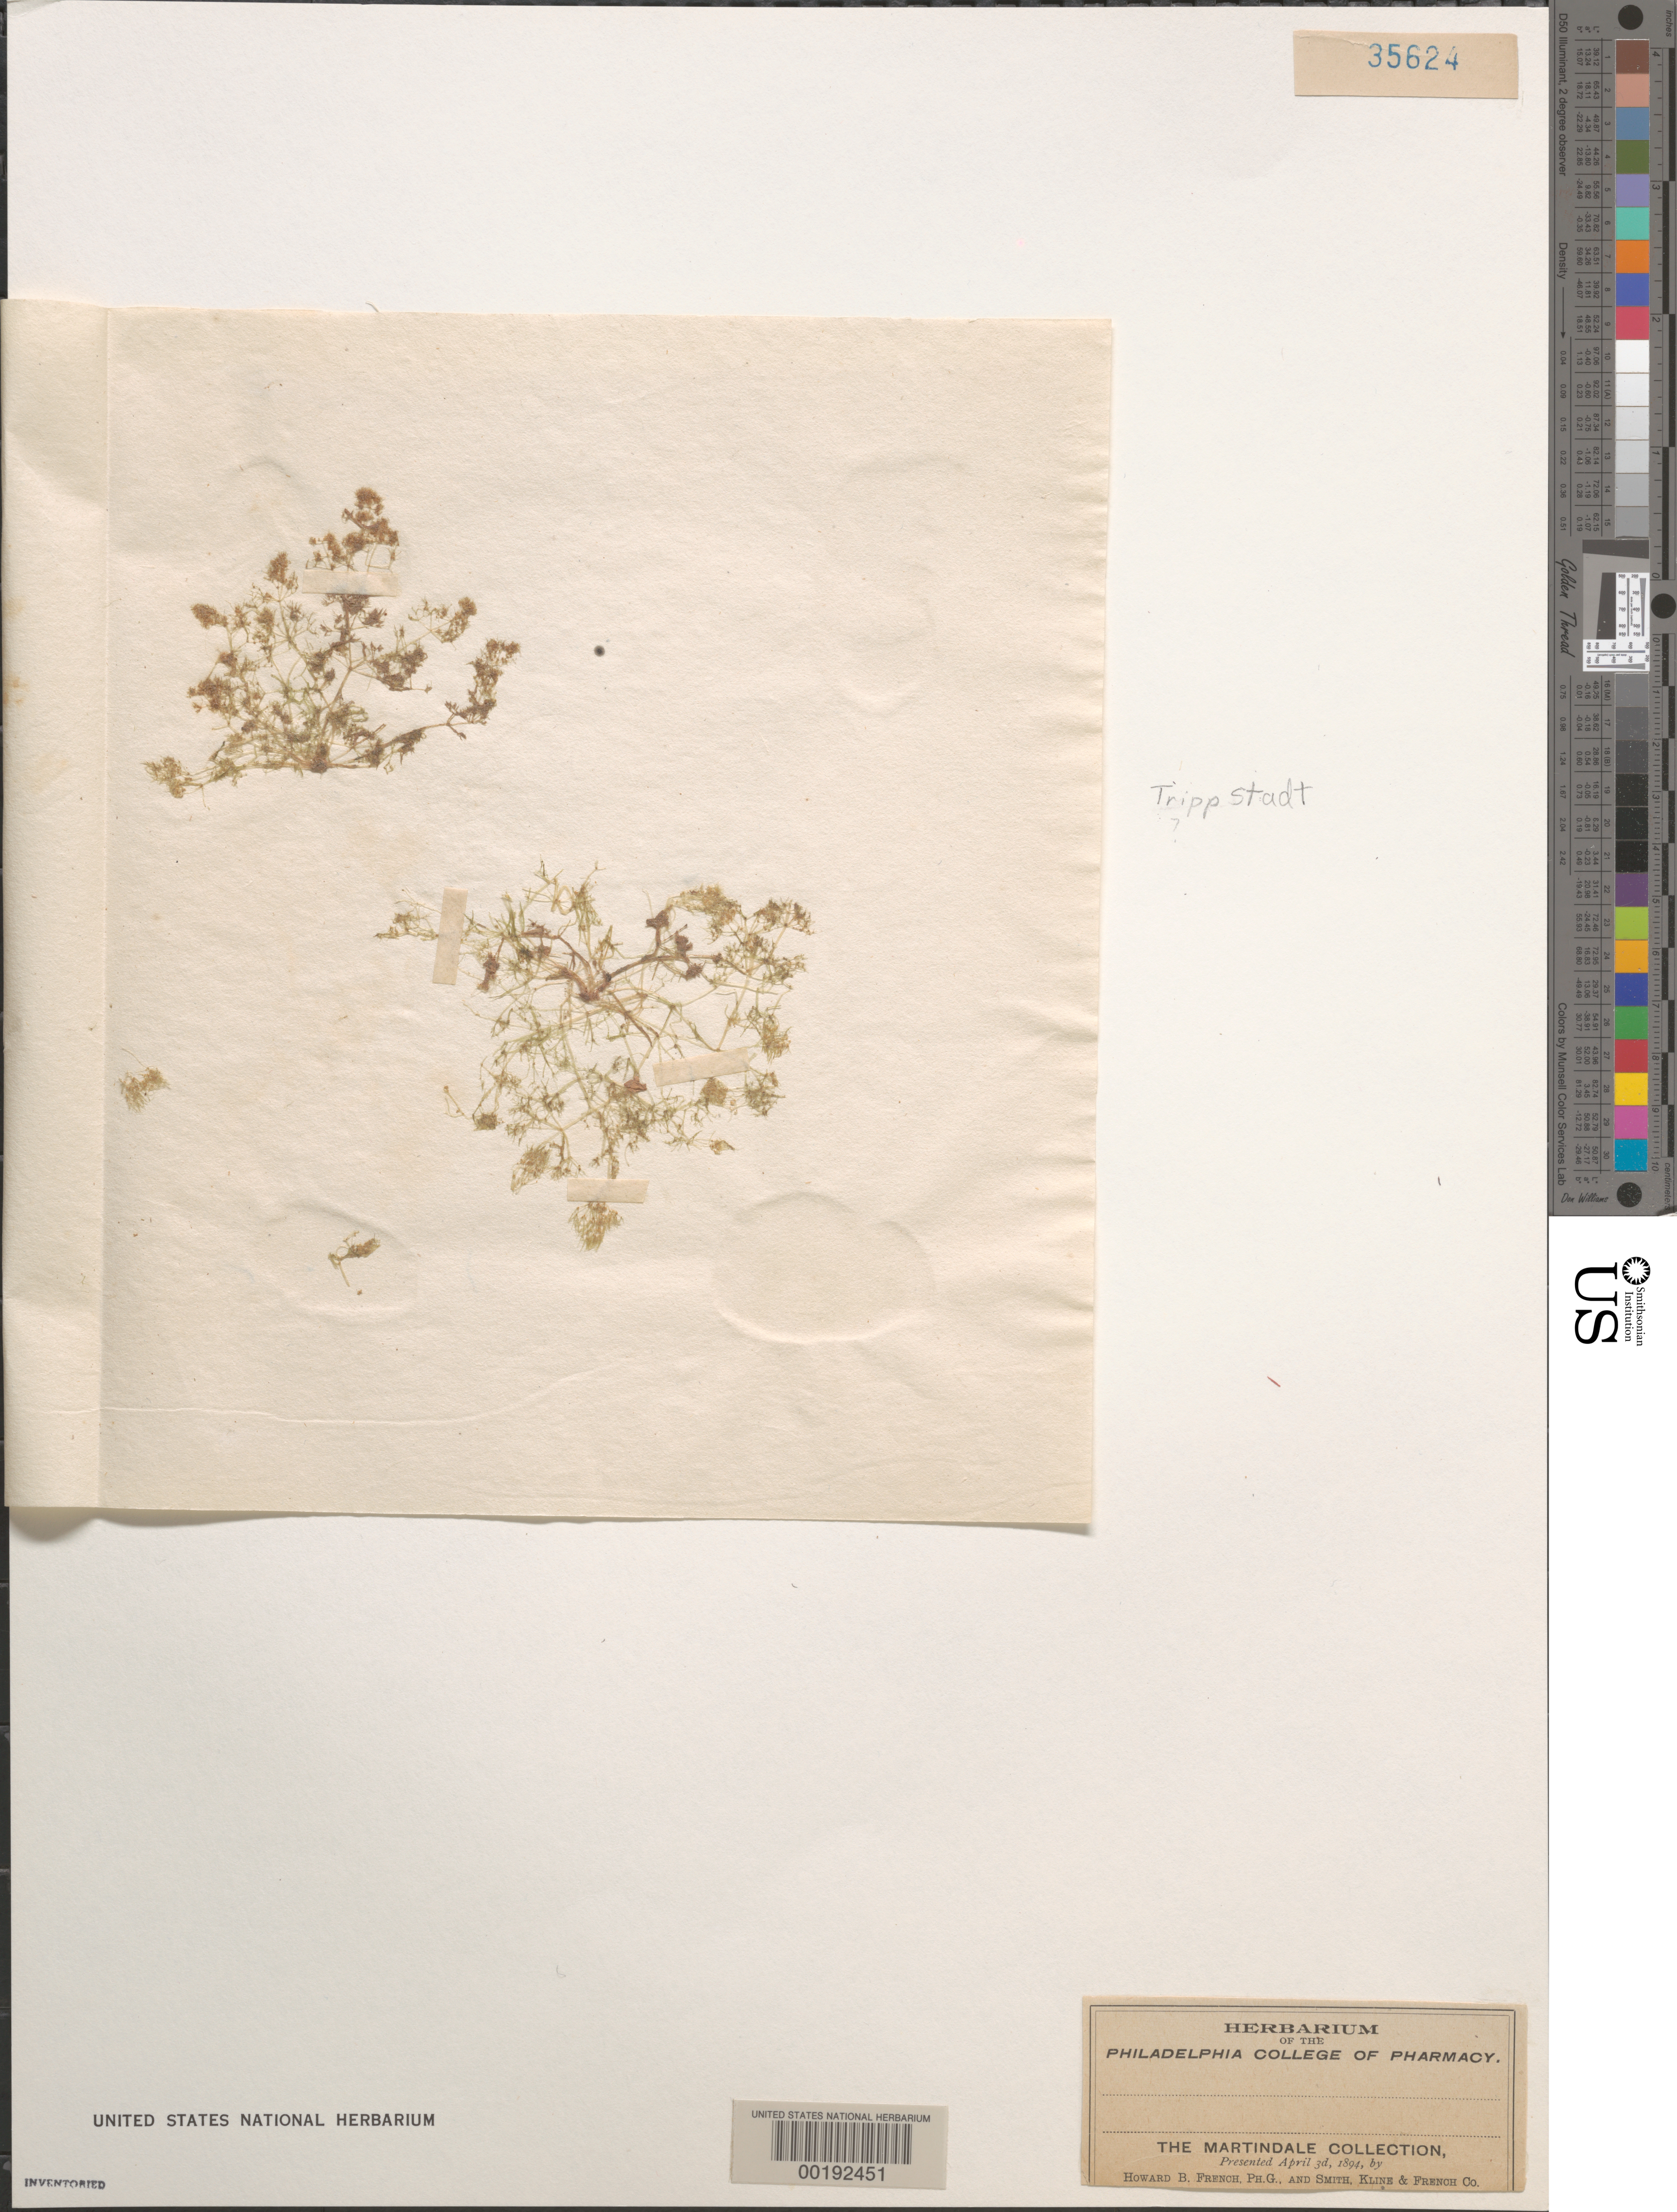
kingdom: Plantae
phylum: Charophyta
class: Charophyceae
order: Charales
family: Characeae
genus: Nitella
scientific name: Nitella hyalina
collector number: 1032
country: Germany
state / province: Rhineland-Palatinate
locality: Trippstadt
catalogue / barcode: US 35624